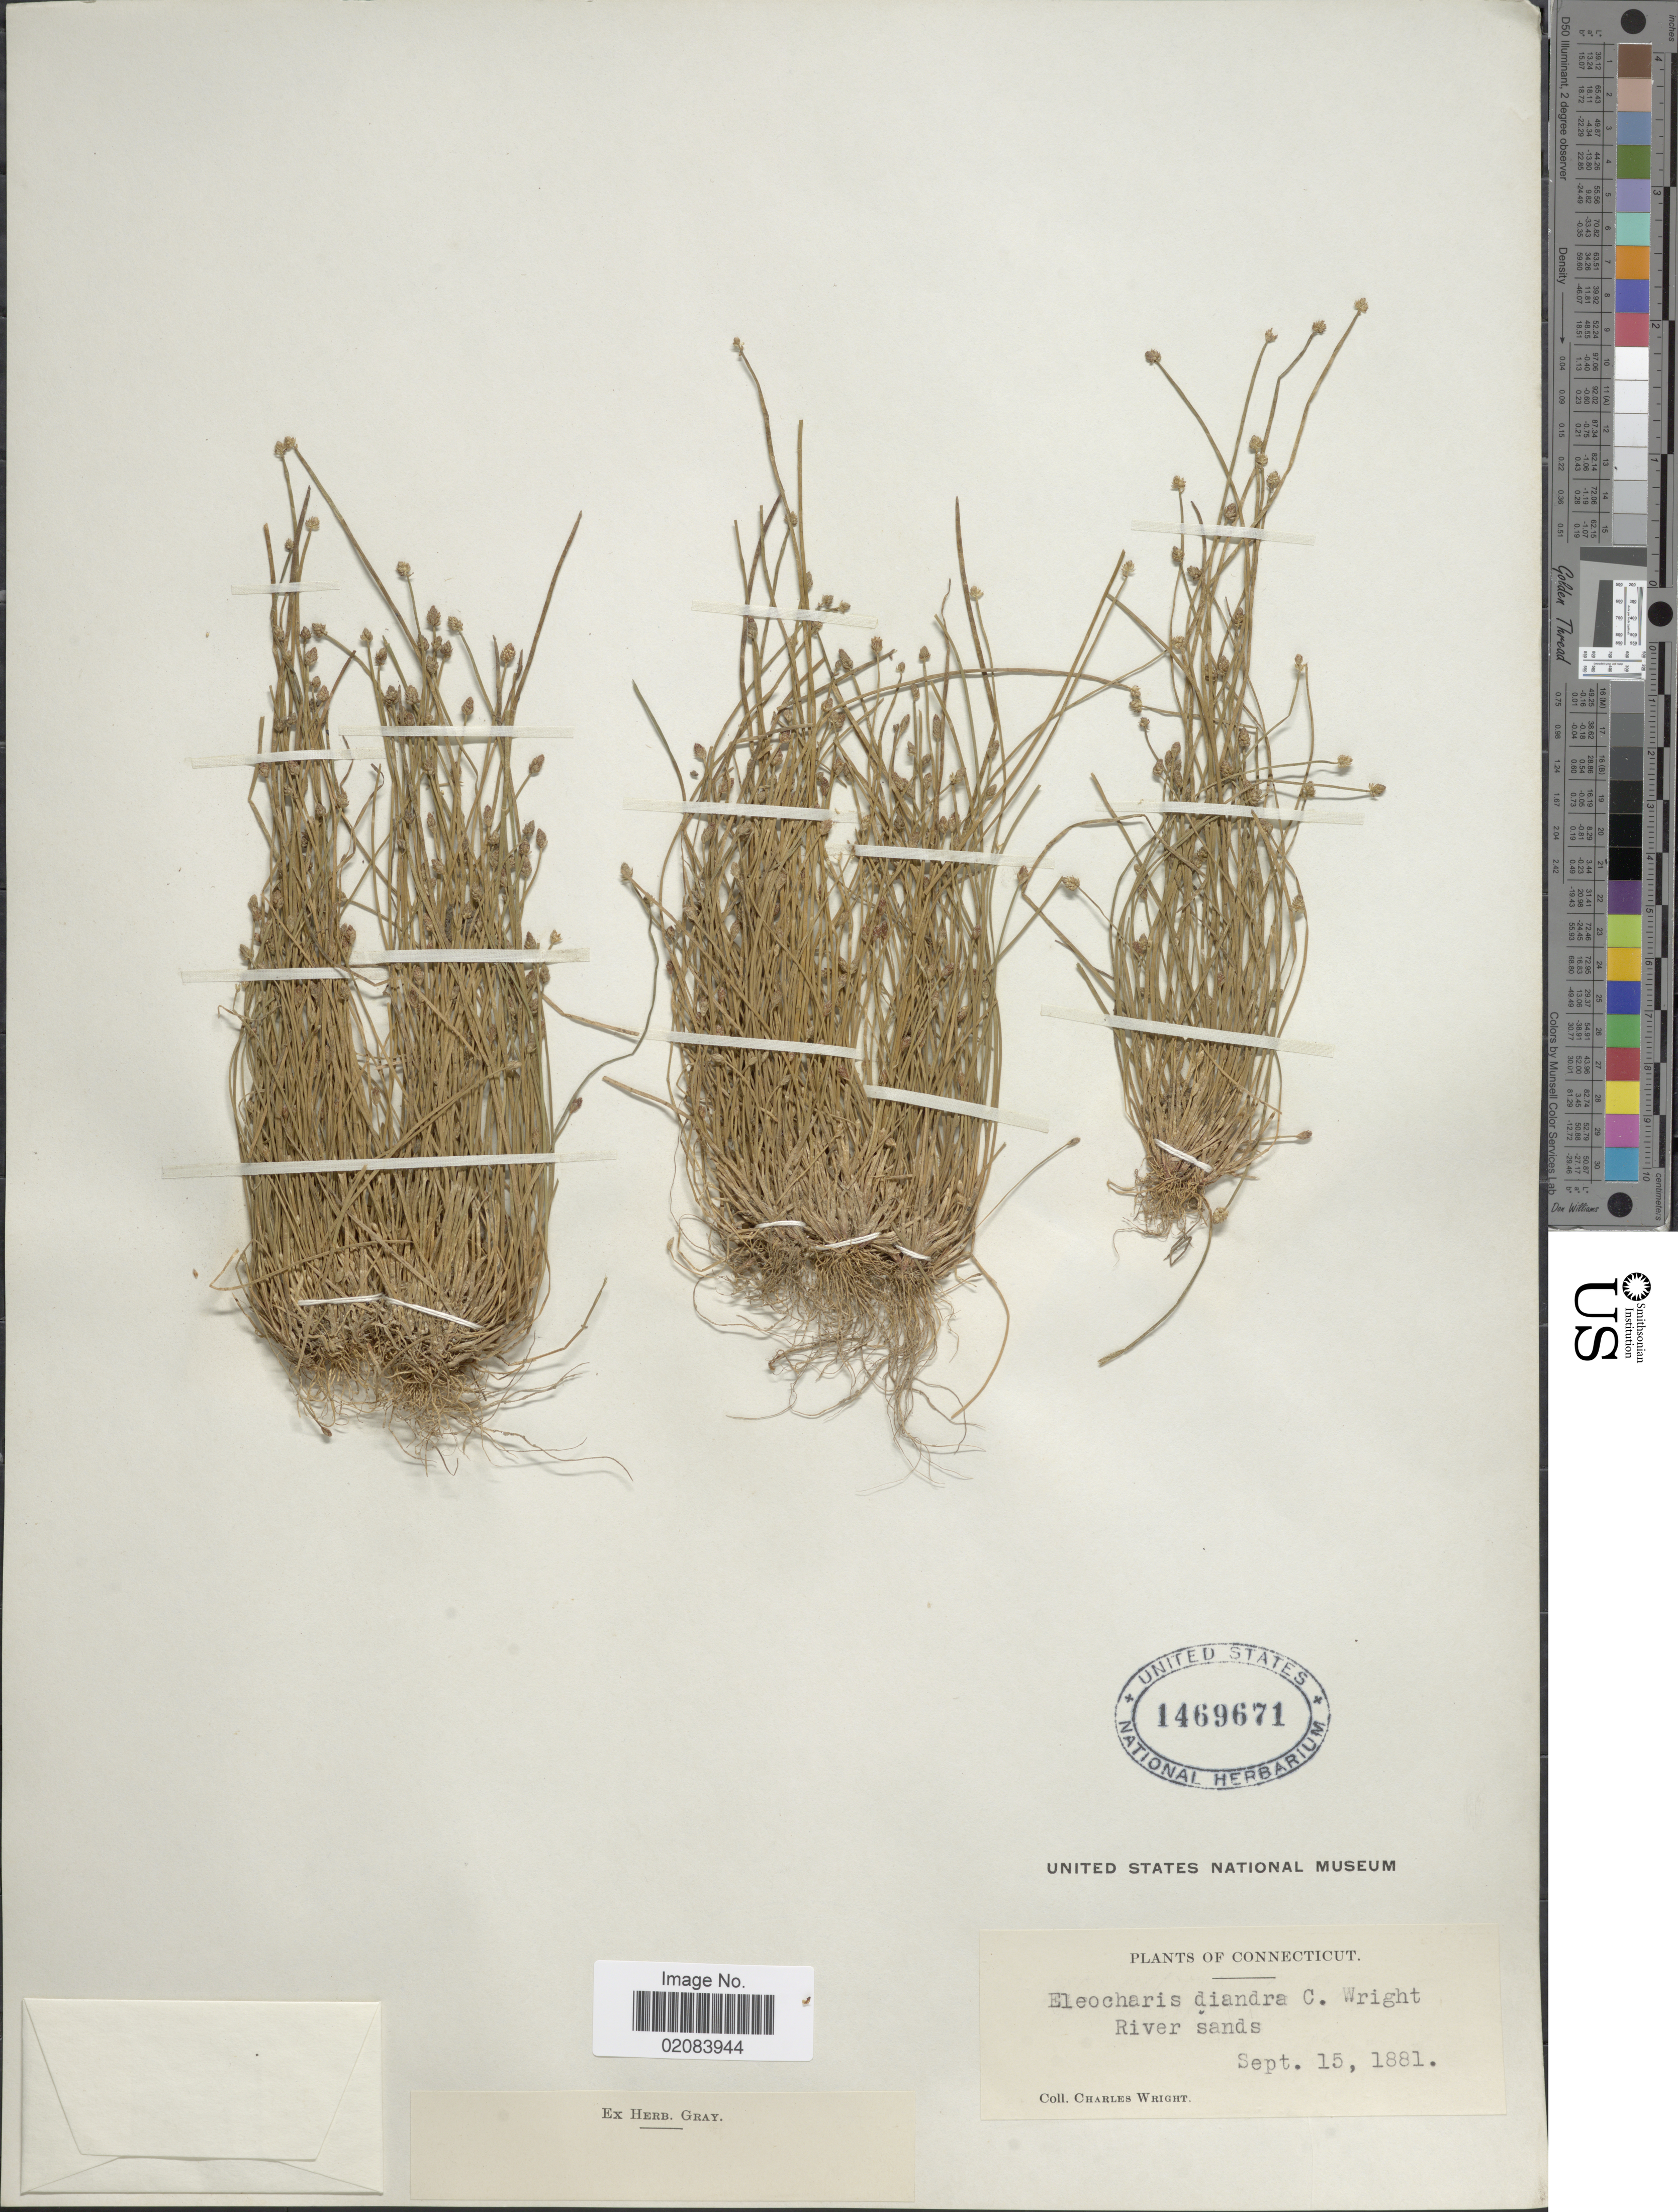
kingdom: Plantae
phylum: Tracheophyta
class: Liliopsida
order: Poales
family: Cyperaceae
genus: Eleocharis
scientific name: Eleocharis ovata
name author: (Roth) Roem. & Schult.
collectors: C. Wright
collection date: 1881-09-15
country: United States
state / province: Connecticut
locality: River sands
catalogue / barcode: US 1469671